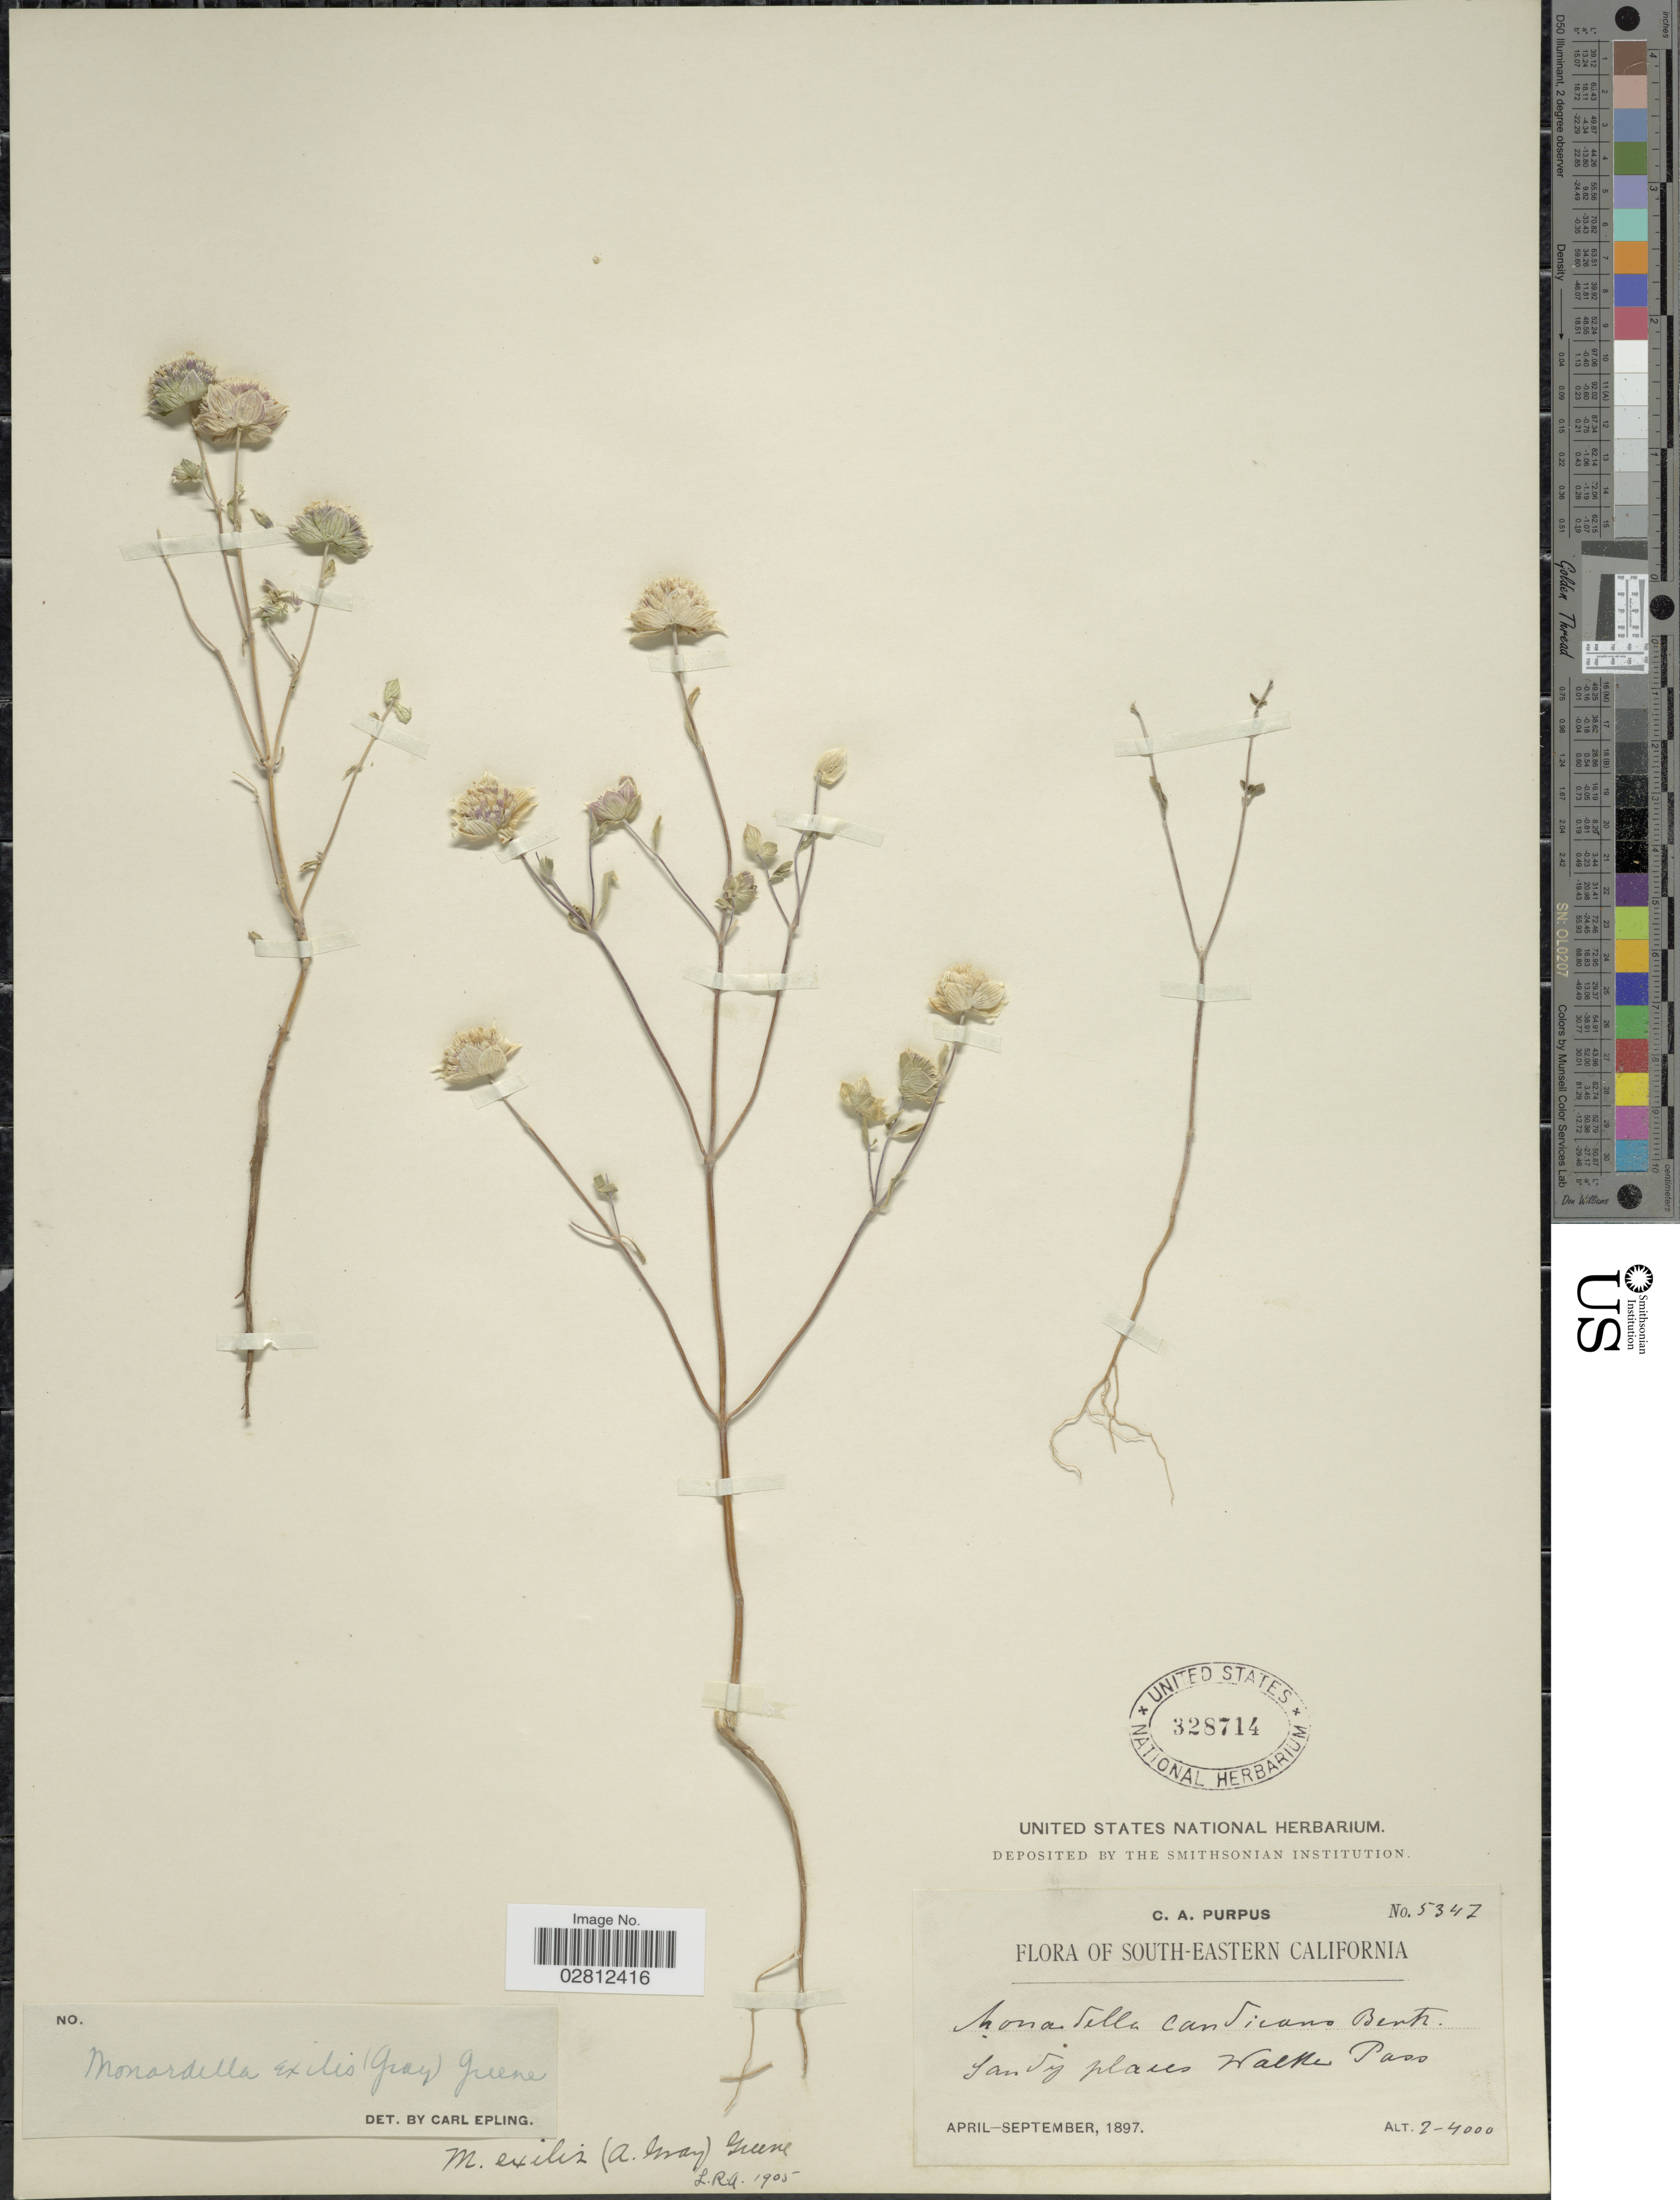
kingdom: Plantae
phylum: Tracheophyta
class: Magnoliopsida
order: Lamiales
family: Lamiaceae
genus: Monardella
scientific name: Monardella exilis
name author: (A. Gray) Greene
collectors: C. A. Purpus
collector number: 5347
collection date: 1897-04/1897-09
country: United States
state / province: California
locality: South-Eastern California. Sandy places Walker Pass.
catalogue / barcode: US 328714